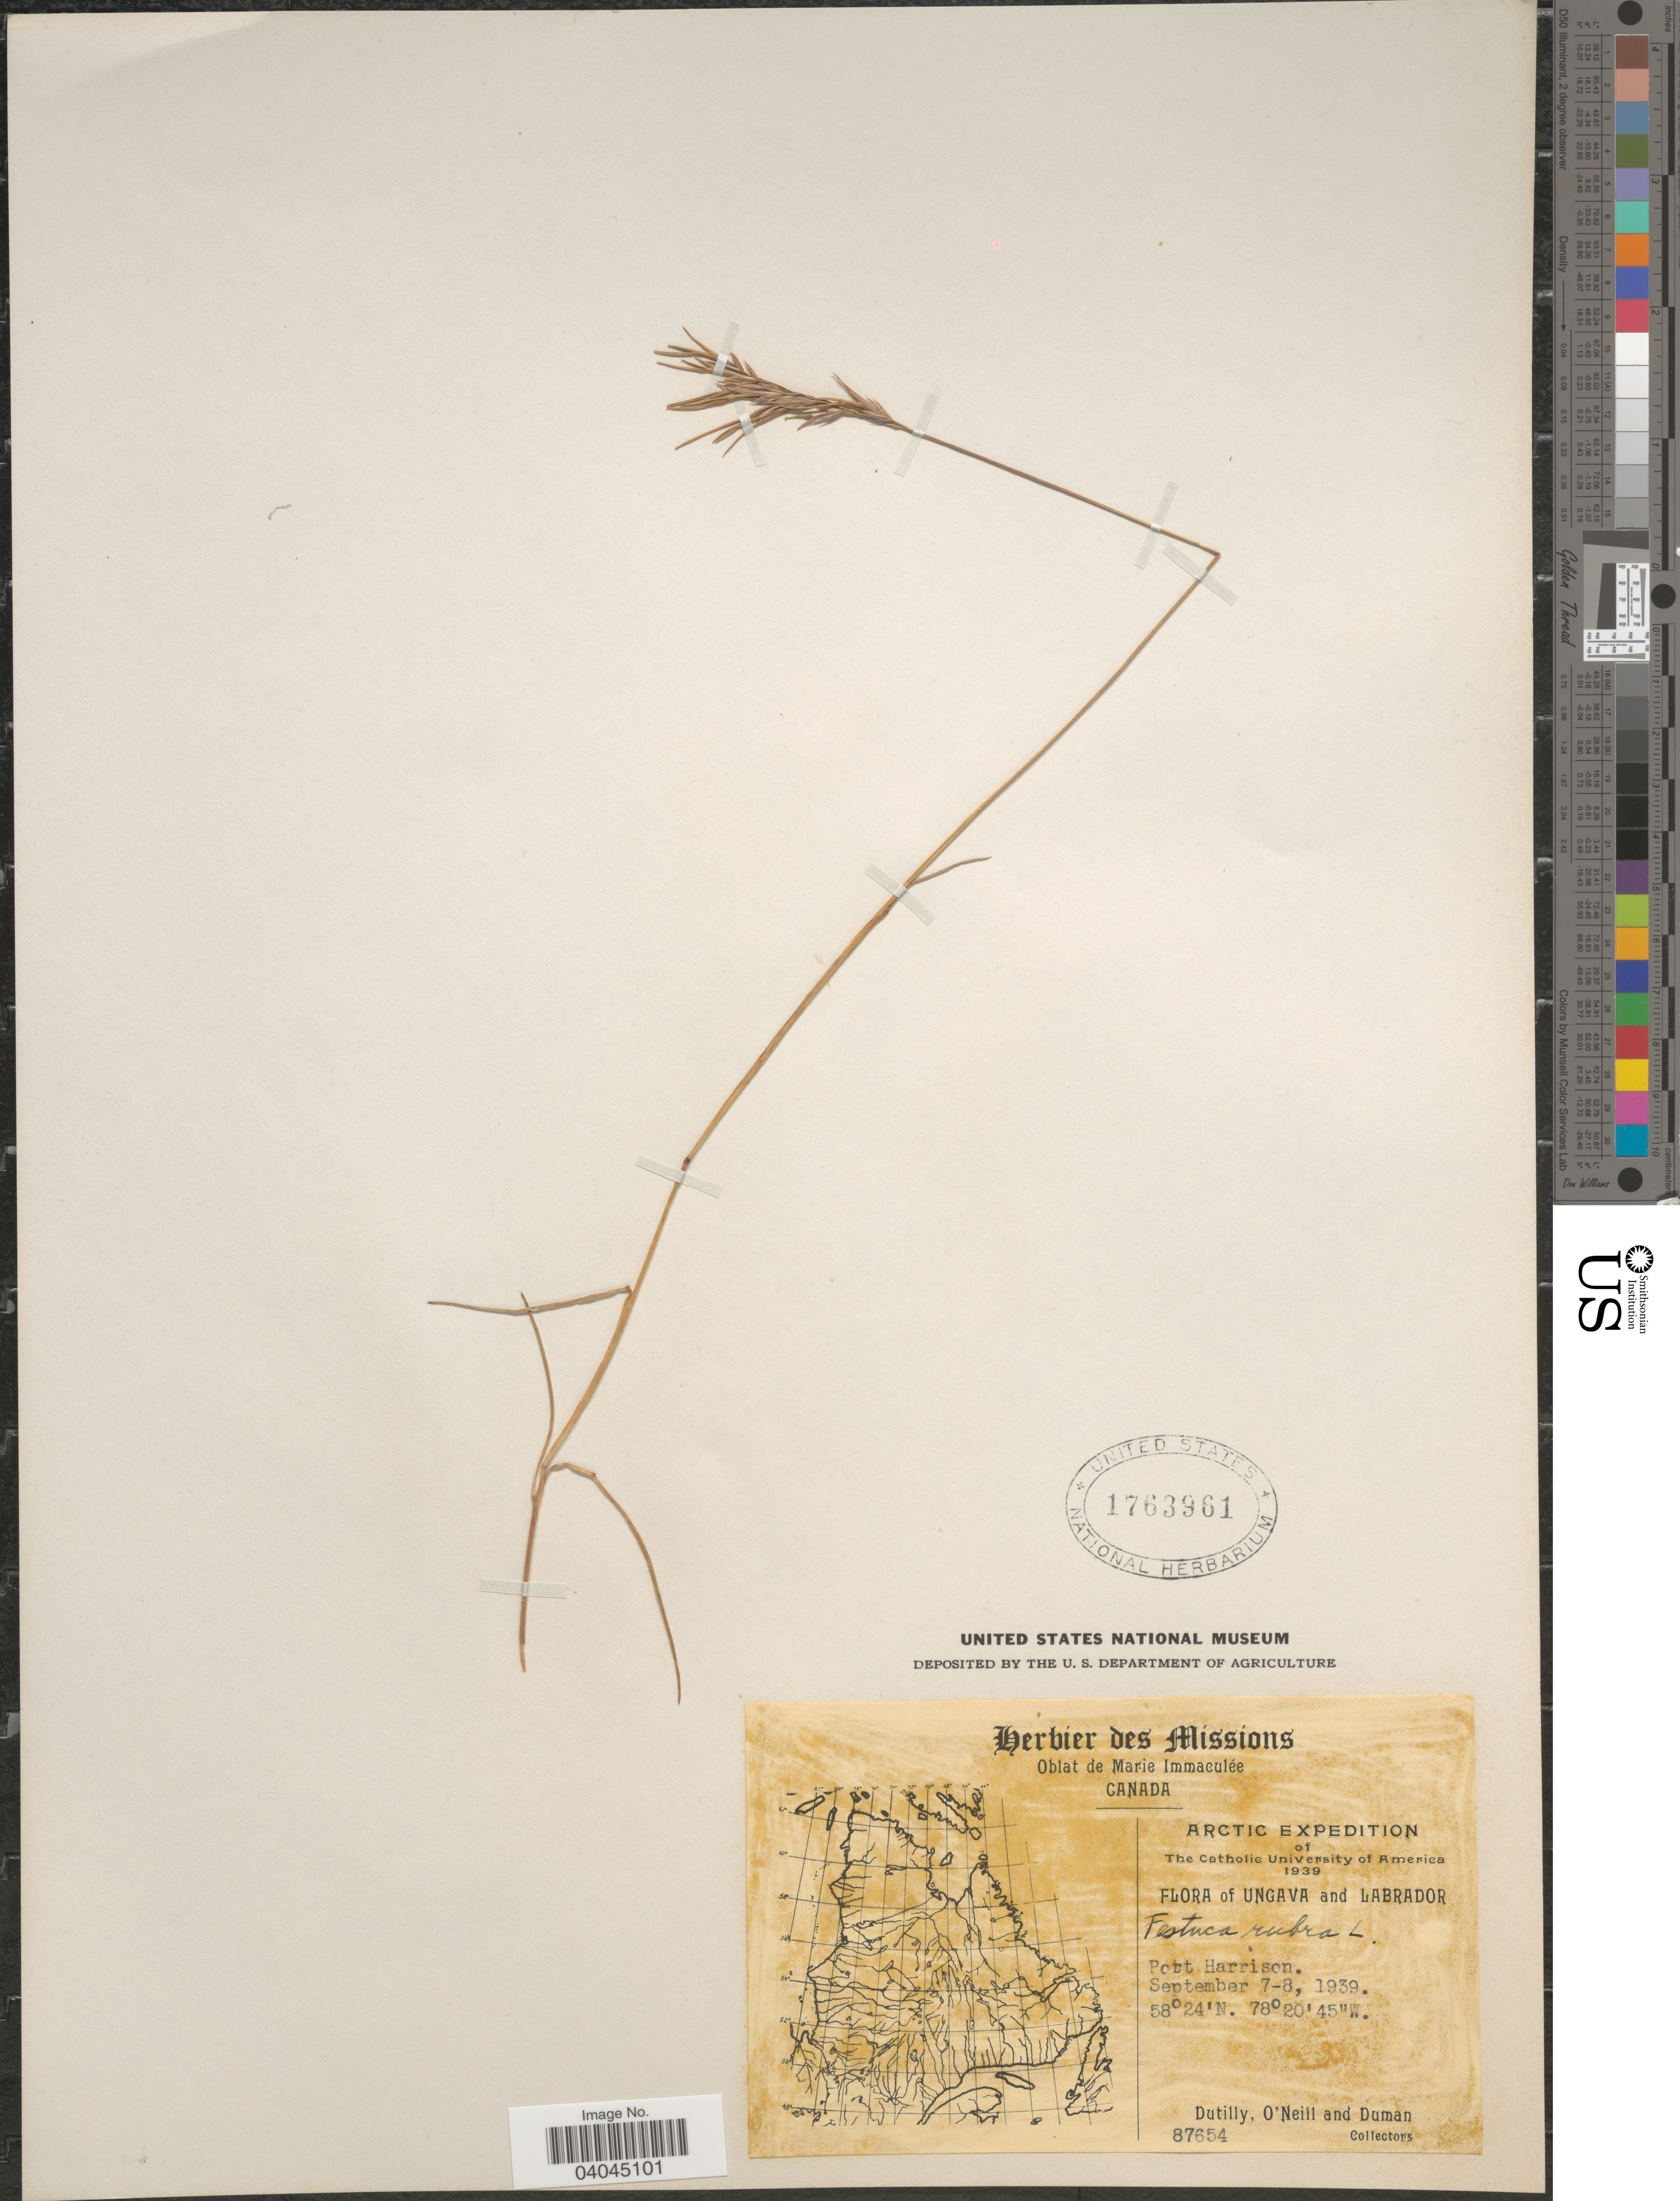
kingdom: Plantae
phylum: Tracheophyta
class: Liliopsida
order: Poales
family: Poaceae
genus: Festuca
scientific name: Festuca rubra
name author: L.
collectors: -. Dutilly, -. O'Neill & -. Duman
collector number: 87654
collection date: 1939-09-07/1939-09-08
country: Canada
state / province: Newfoundland and Labrador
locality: Ungava and Labrador. Port Harrison.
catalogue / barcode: US 1763961